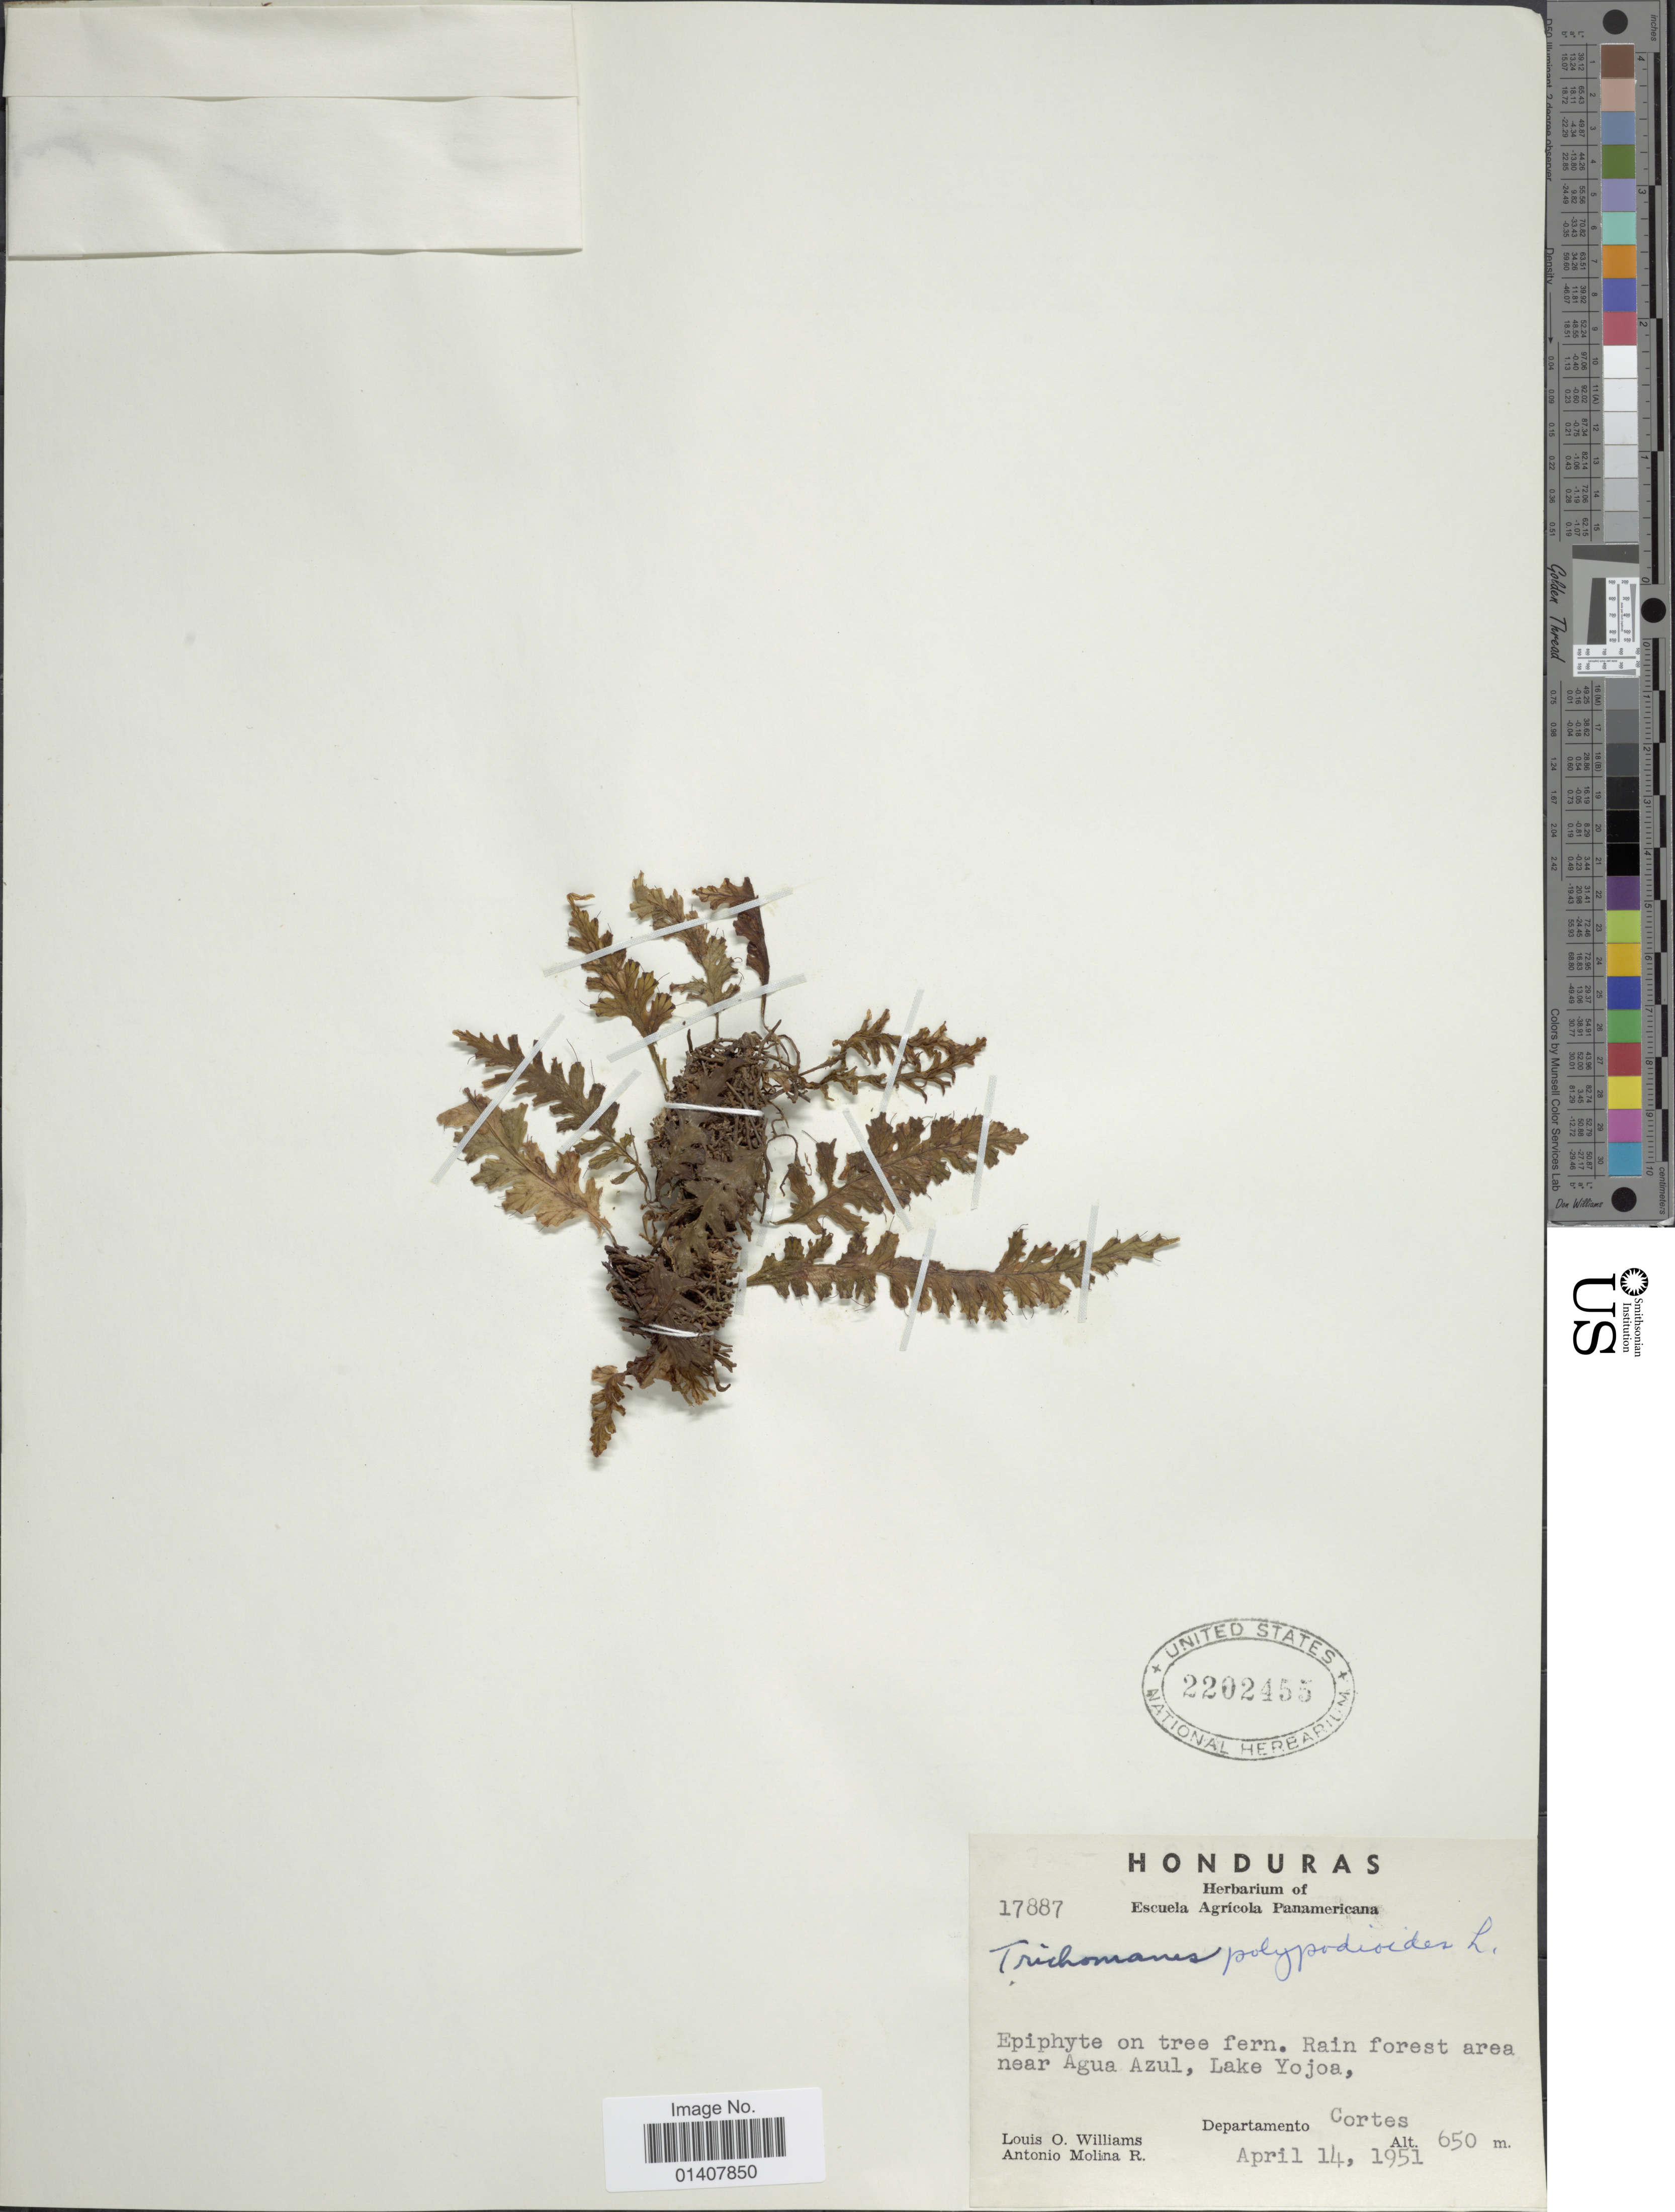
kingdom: Plantae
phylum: Tracheophyta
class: Polypodiopsida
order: Hymenophyllales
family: Hymenophyllaceae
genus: Trichomanes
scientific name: Trichomanes polypodioides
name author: L.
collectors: L. O. Williams & A. Molina R.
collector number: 17887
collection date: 1951-04-14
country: Honduras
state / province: Cortés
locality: Rain forest area near Agua Azul, Lake Yojoa, Departamento Cortes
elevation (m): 650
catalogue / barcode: US 2202455